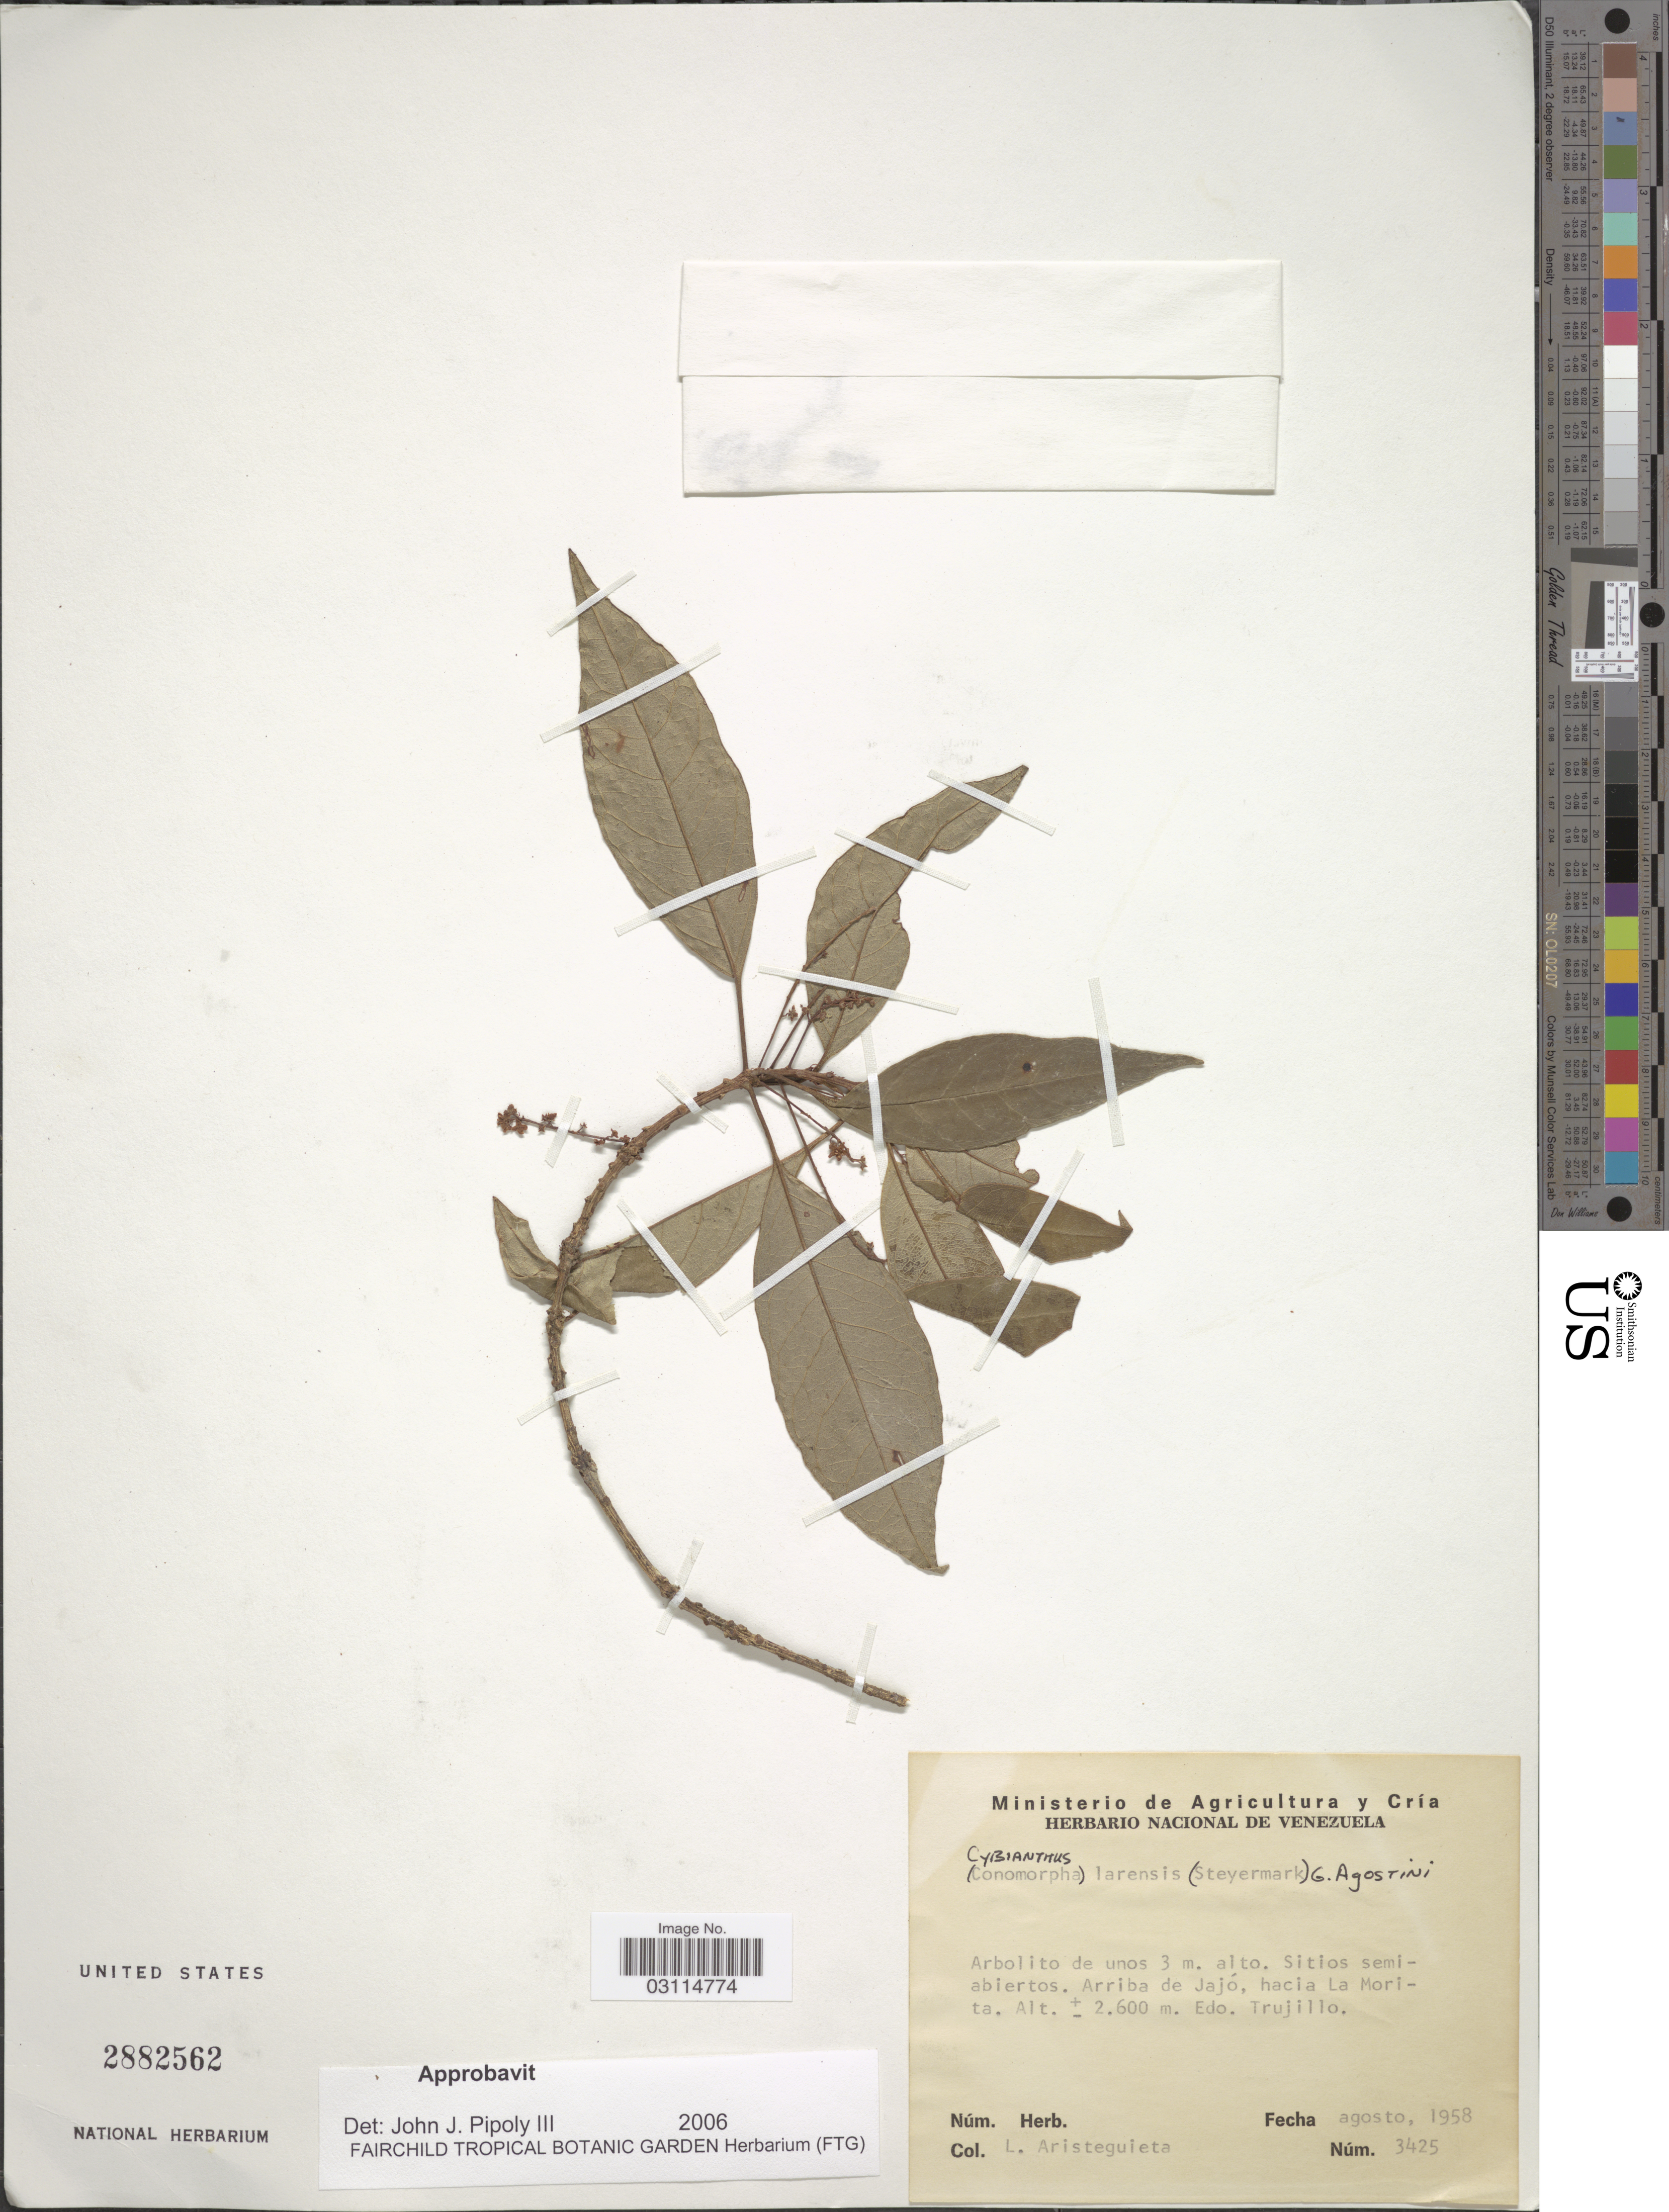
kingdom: Plantae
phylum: Tracheophyta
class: Magnoliopsida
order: Ericales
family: Primulaceae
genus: Cybianthus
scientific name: Cybianthus larensis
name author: (Steyerm.) G. Agostini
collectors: L. Aristeguieta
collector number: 3425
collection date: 1958-08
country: Venezuela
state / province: Trujillo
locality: Arriba de Jajó, hacia La Morita.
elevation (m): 2600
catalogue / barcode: US 2882562